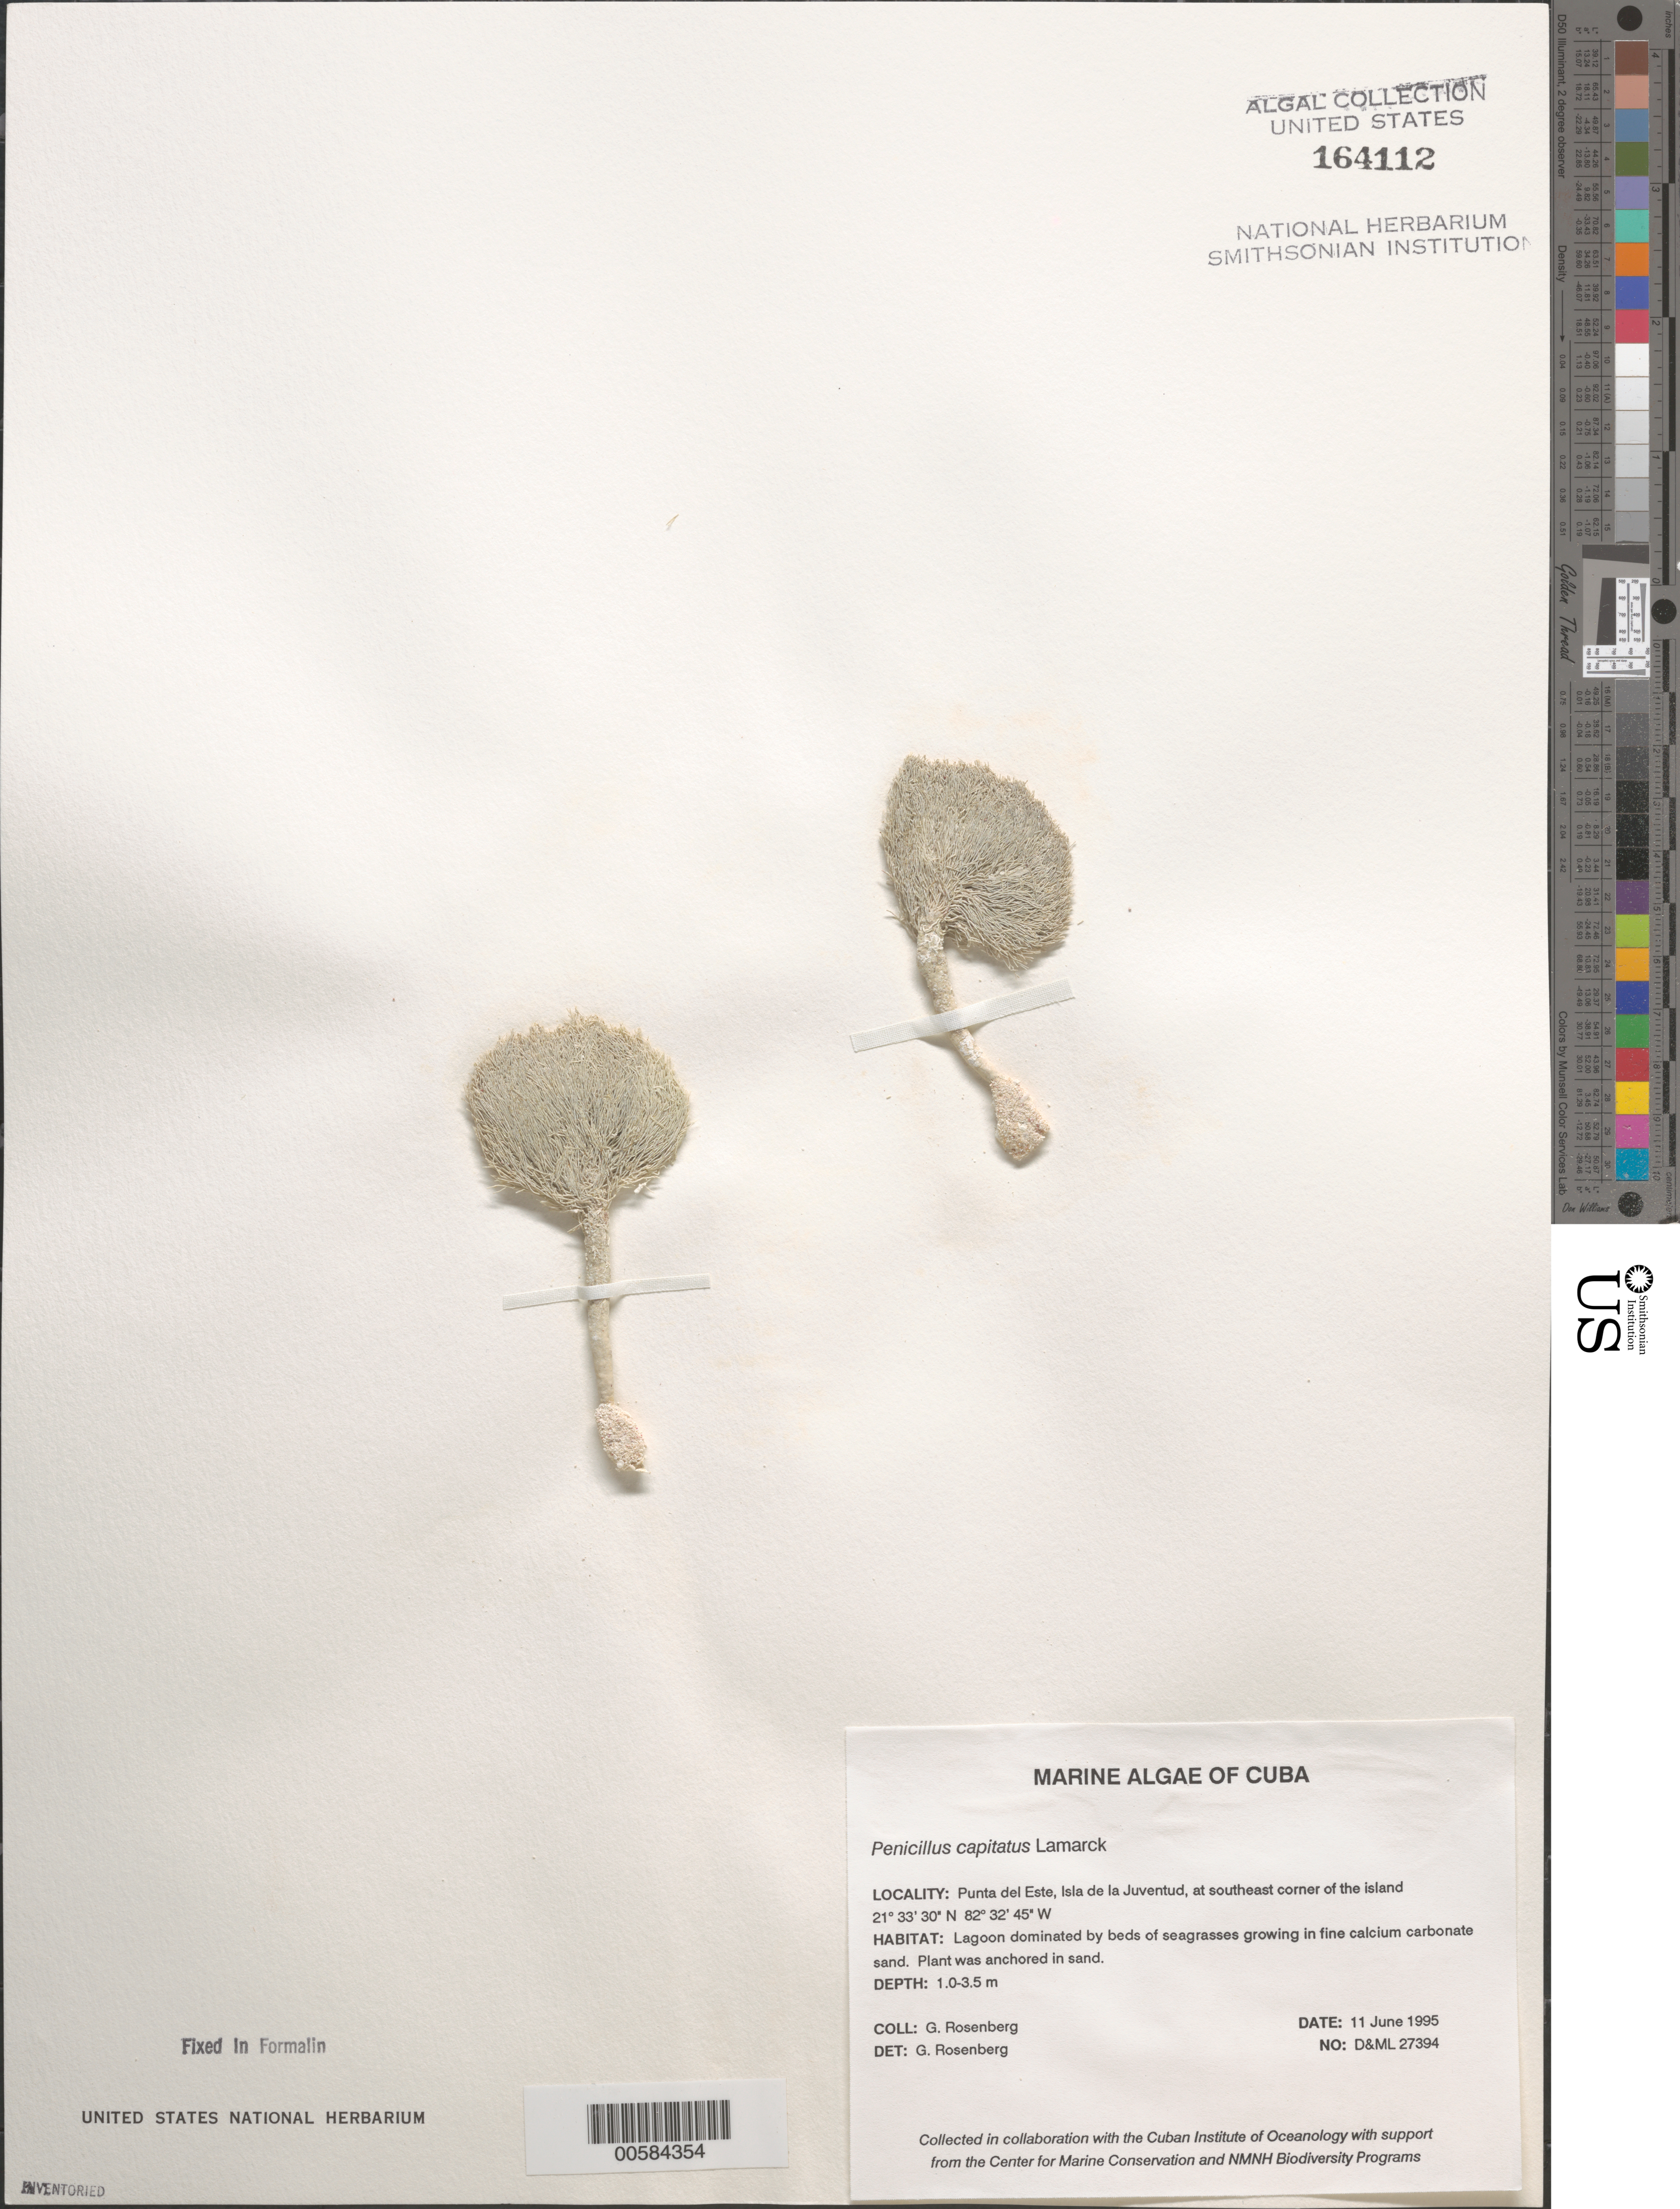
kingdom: Plantae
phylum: Chlorophyta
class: Ulvophyceae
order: Bryopsidales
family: Udoteaceae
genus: Penicillus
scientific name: Penicillus capitatus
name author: Lam.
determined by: Rosenberg, G.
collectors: G. Rosenberg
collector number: D&ML 27394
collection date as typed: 11 Jun 1995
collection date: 1995-06-11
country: Cuba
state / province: Isla de La Juventud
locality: Punta del este, isla de la juventud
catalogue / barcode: US 164112